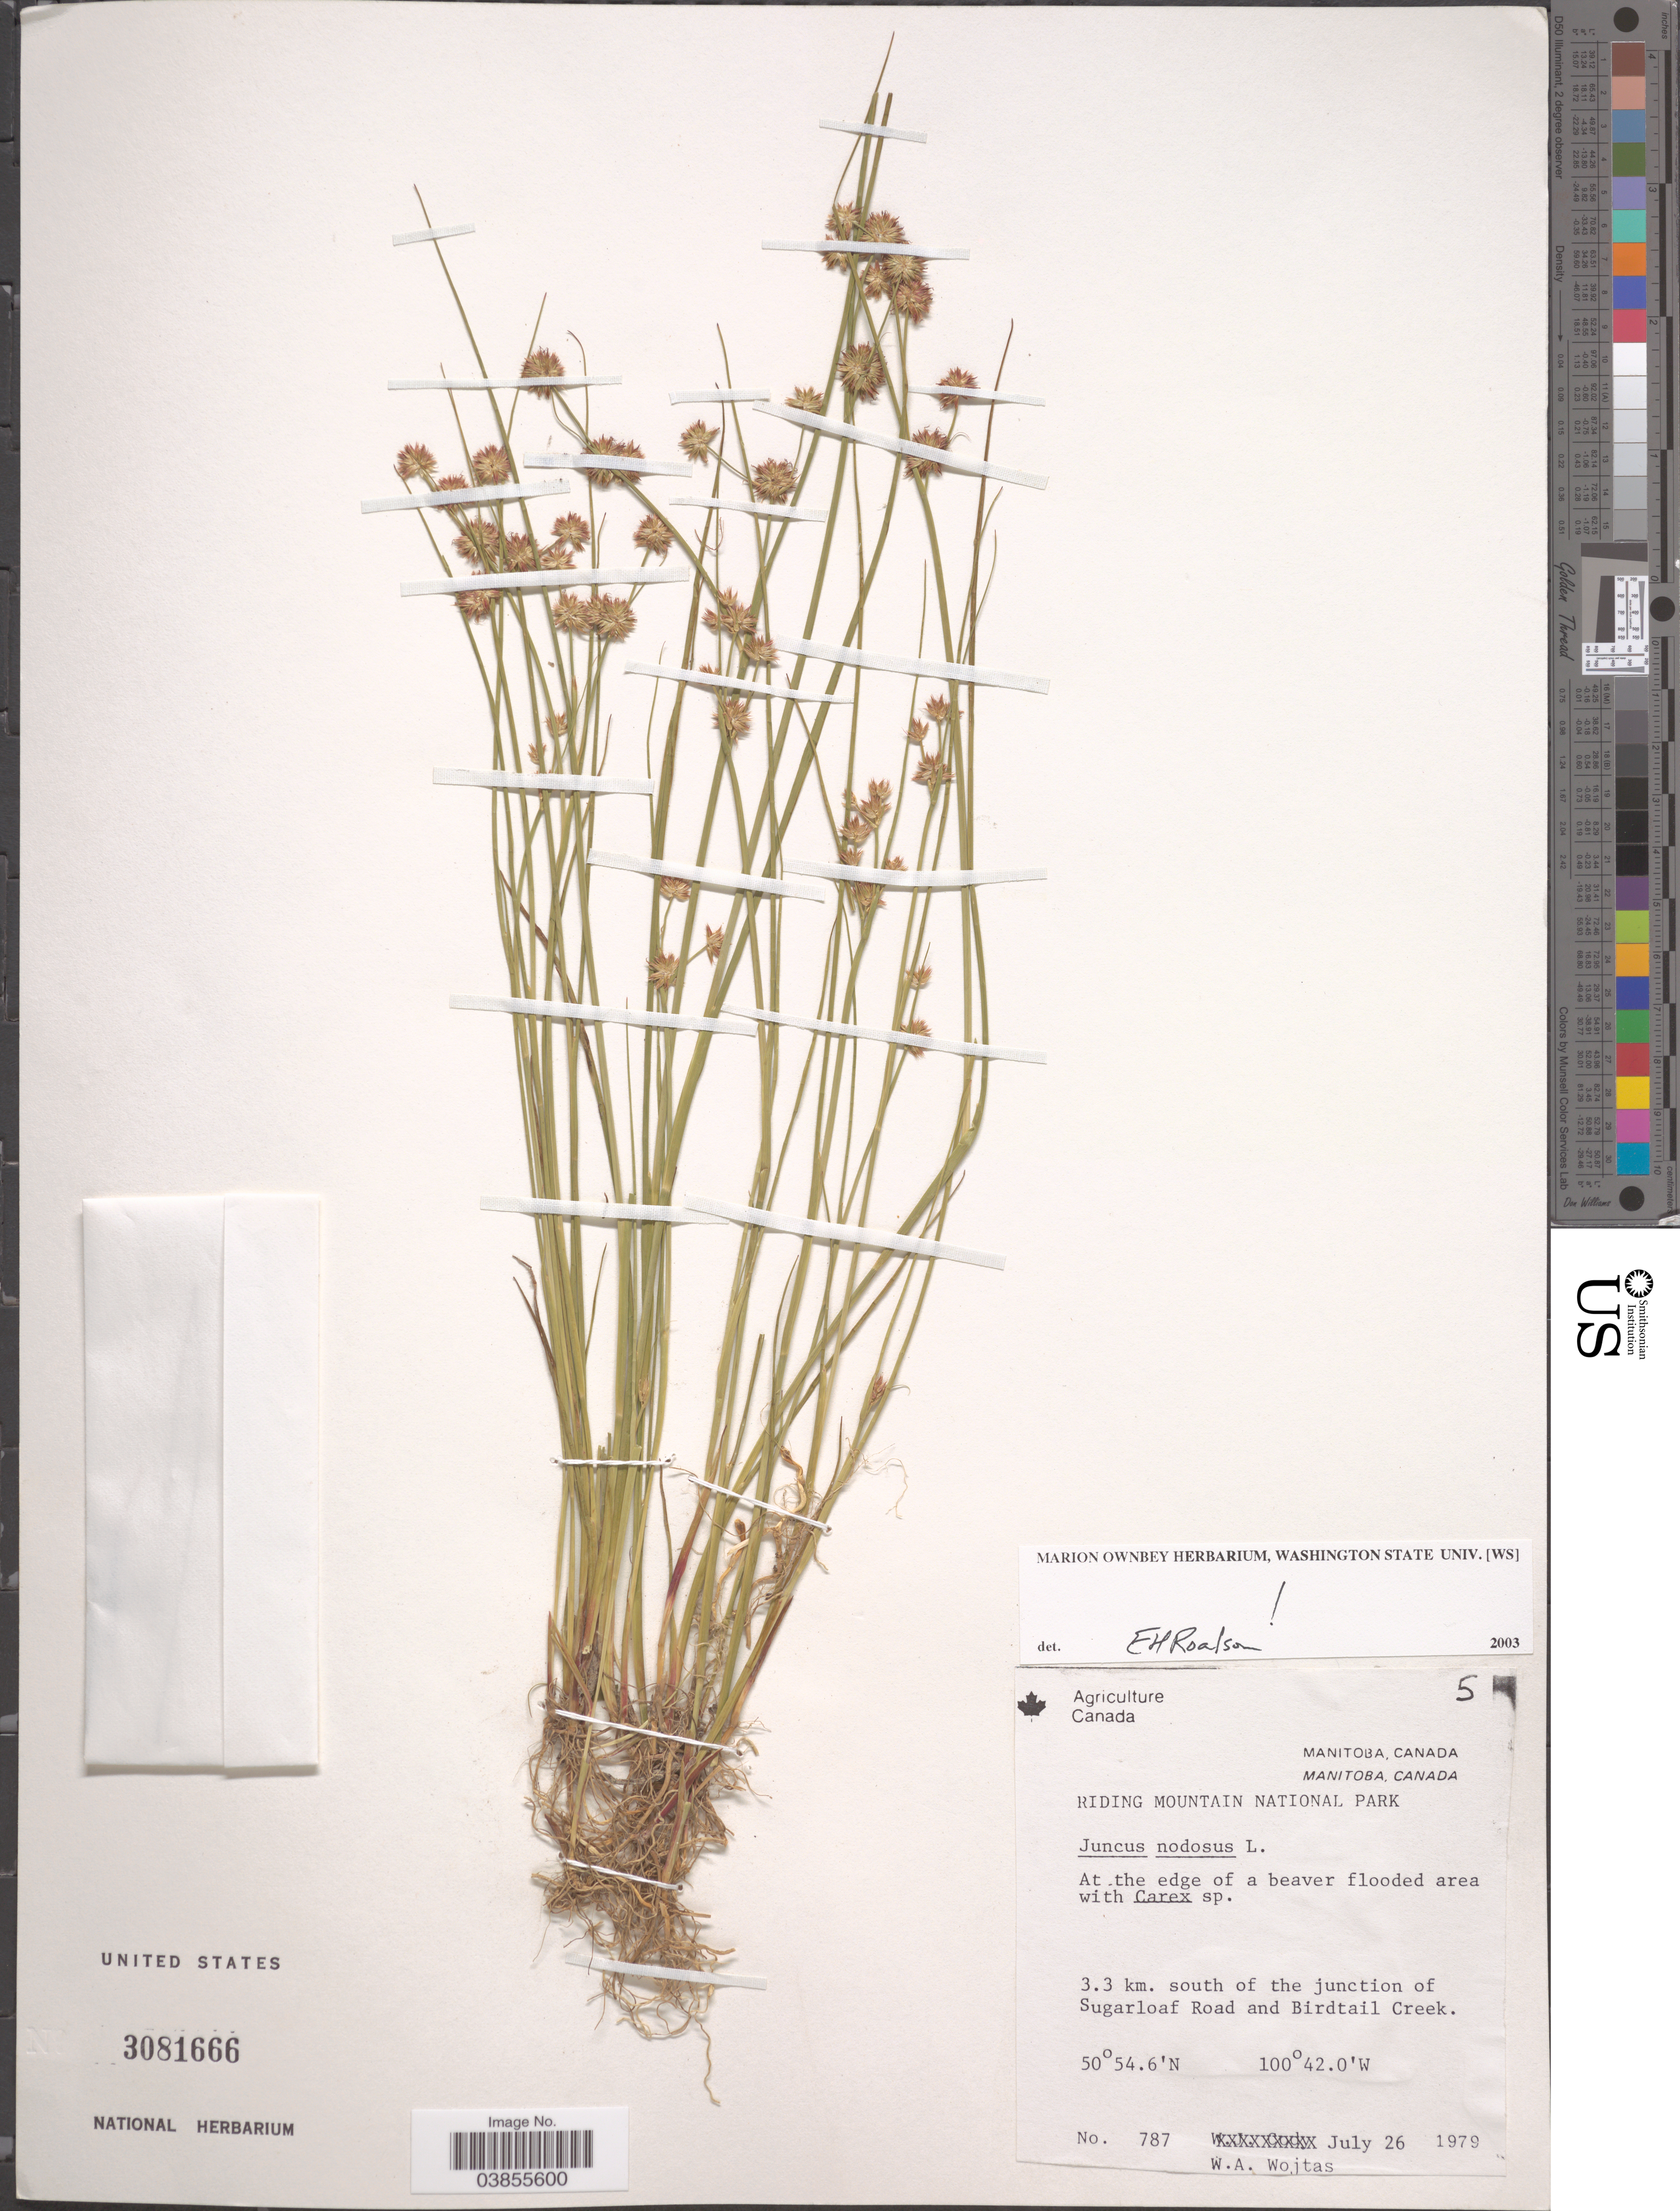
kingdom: Plantae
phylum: Tracheophyta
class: Liliopsida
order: Poales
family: Juncaceae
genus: Juncus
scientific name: Juncus nodosus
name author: L.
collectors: W. Wojtas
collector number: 787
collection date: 1979-07-26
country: Canada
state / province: Manitoba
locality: Riding Mountain National Park. At the edge of a beaver flooded area. 3.3 km. south of the junction of Sugarloaf Road and Birdtail Creek.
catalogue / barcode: US 3081666